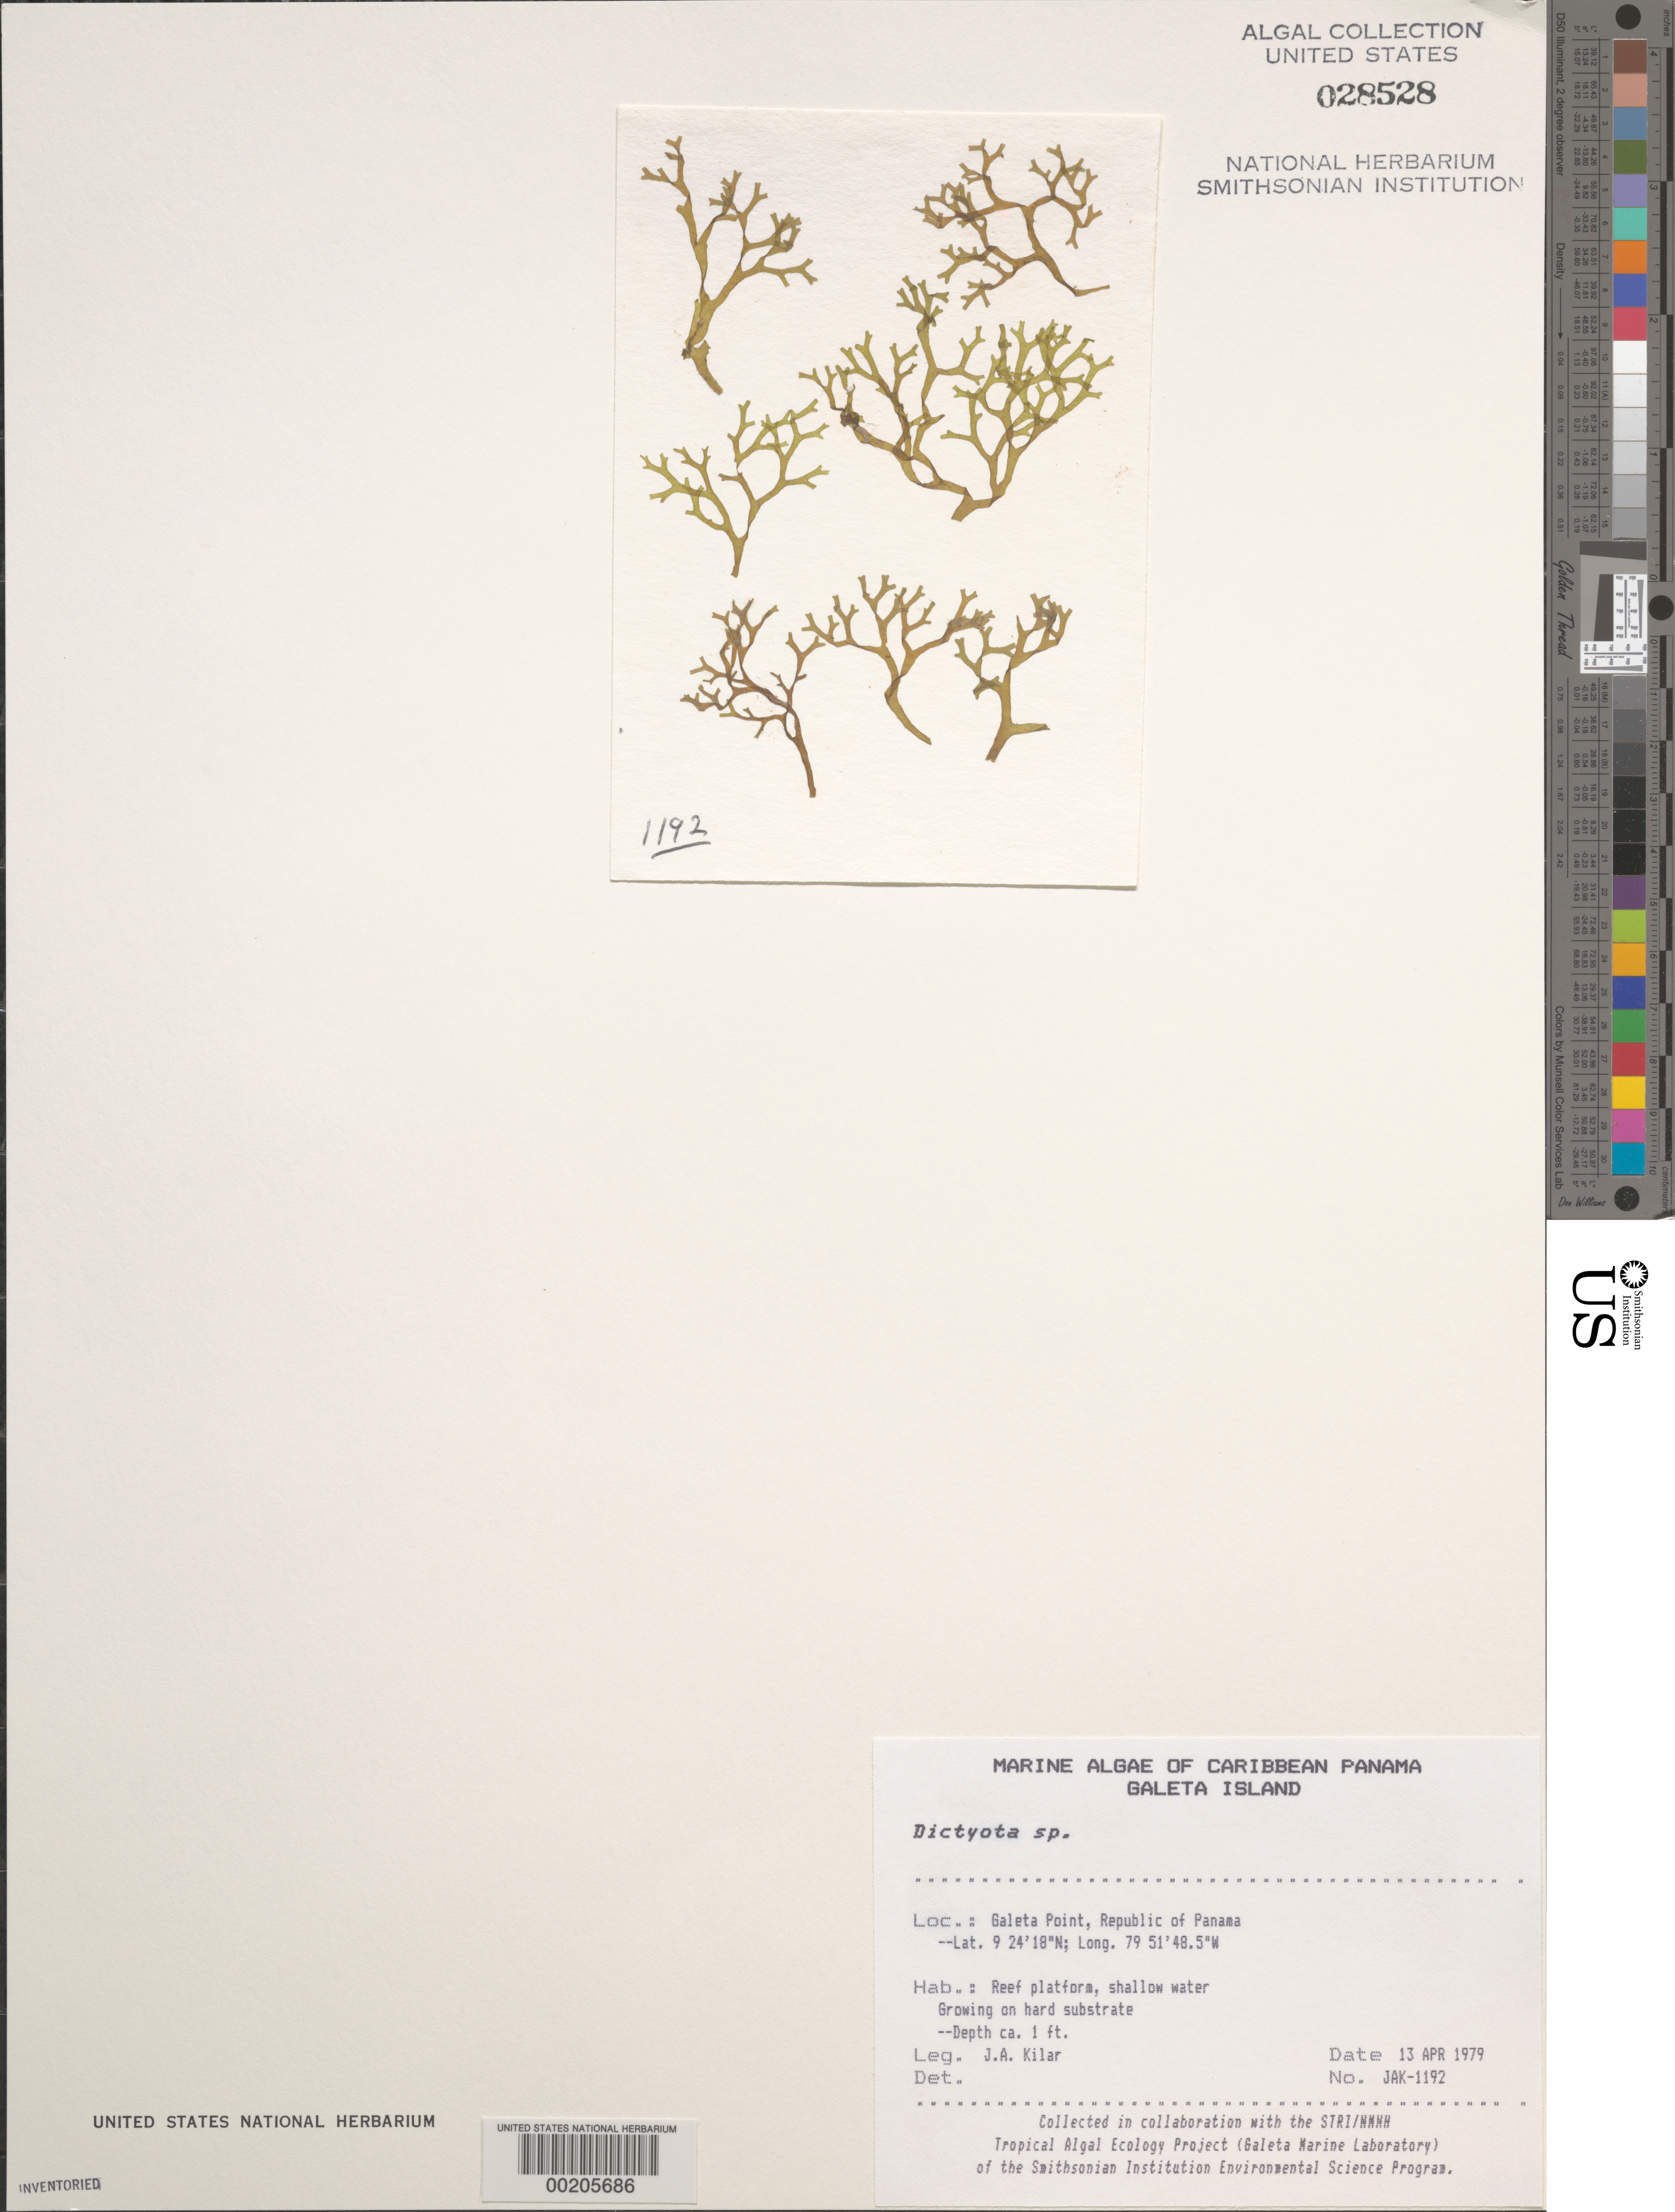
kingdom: Chromista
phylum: Ochrophyta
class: Phaeophyceae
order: Dictyotales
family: Dictyotaceae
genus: Dictyota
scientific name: Dictyota sp.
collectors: J. A. Kilar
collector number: JAK-1192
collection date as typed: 13 Apr 1979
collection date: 1979-04-13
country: Panama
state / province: Colón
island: Galeta Island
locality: Galeta Point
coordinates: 9 24' 18" N, 79 51' 48.5" W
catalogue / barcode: US 28528